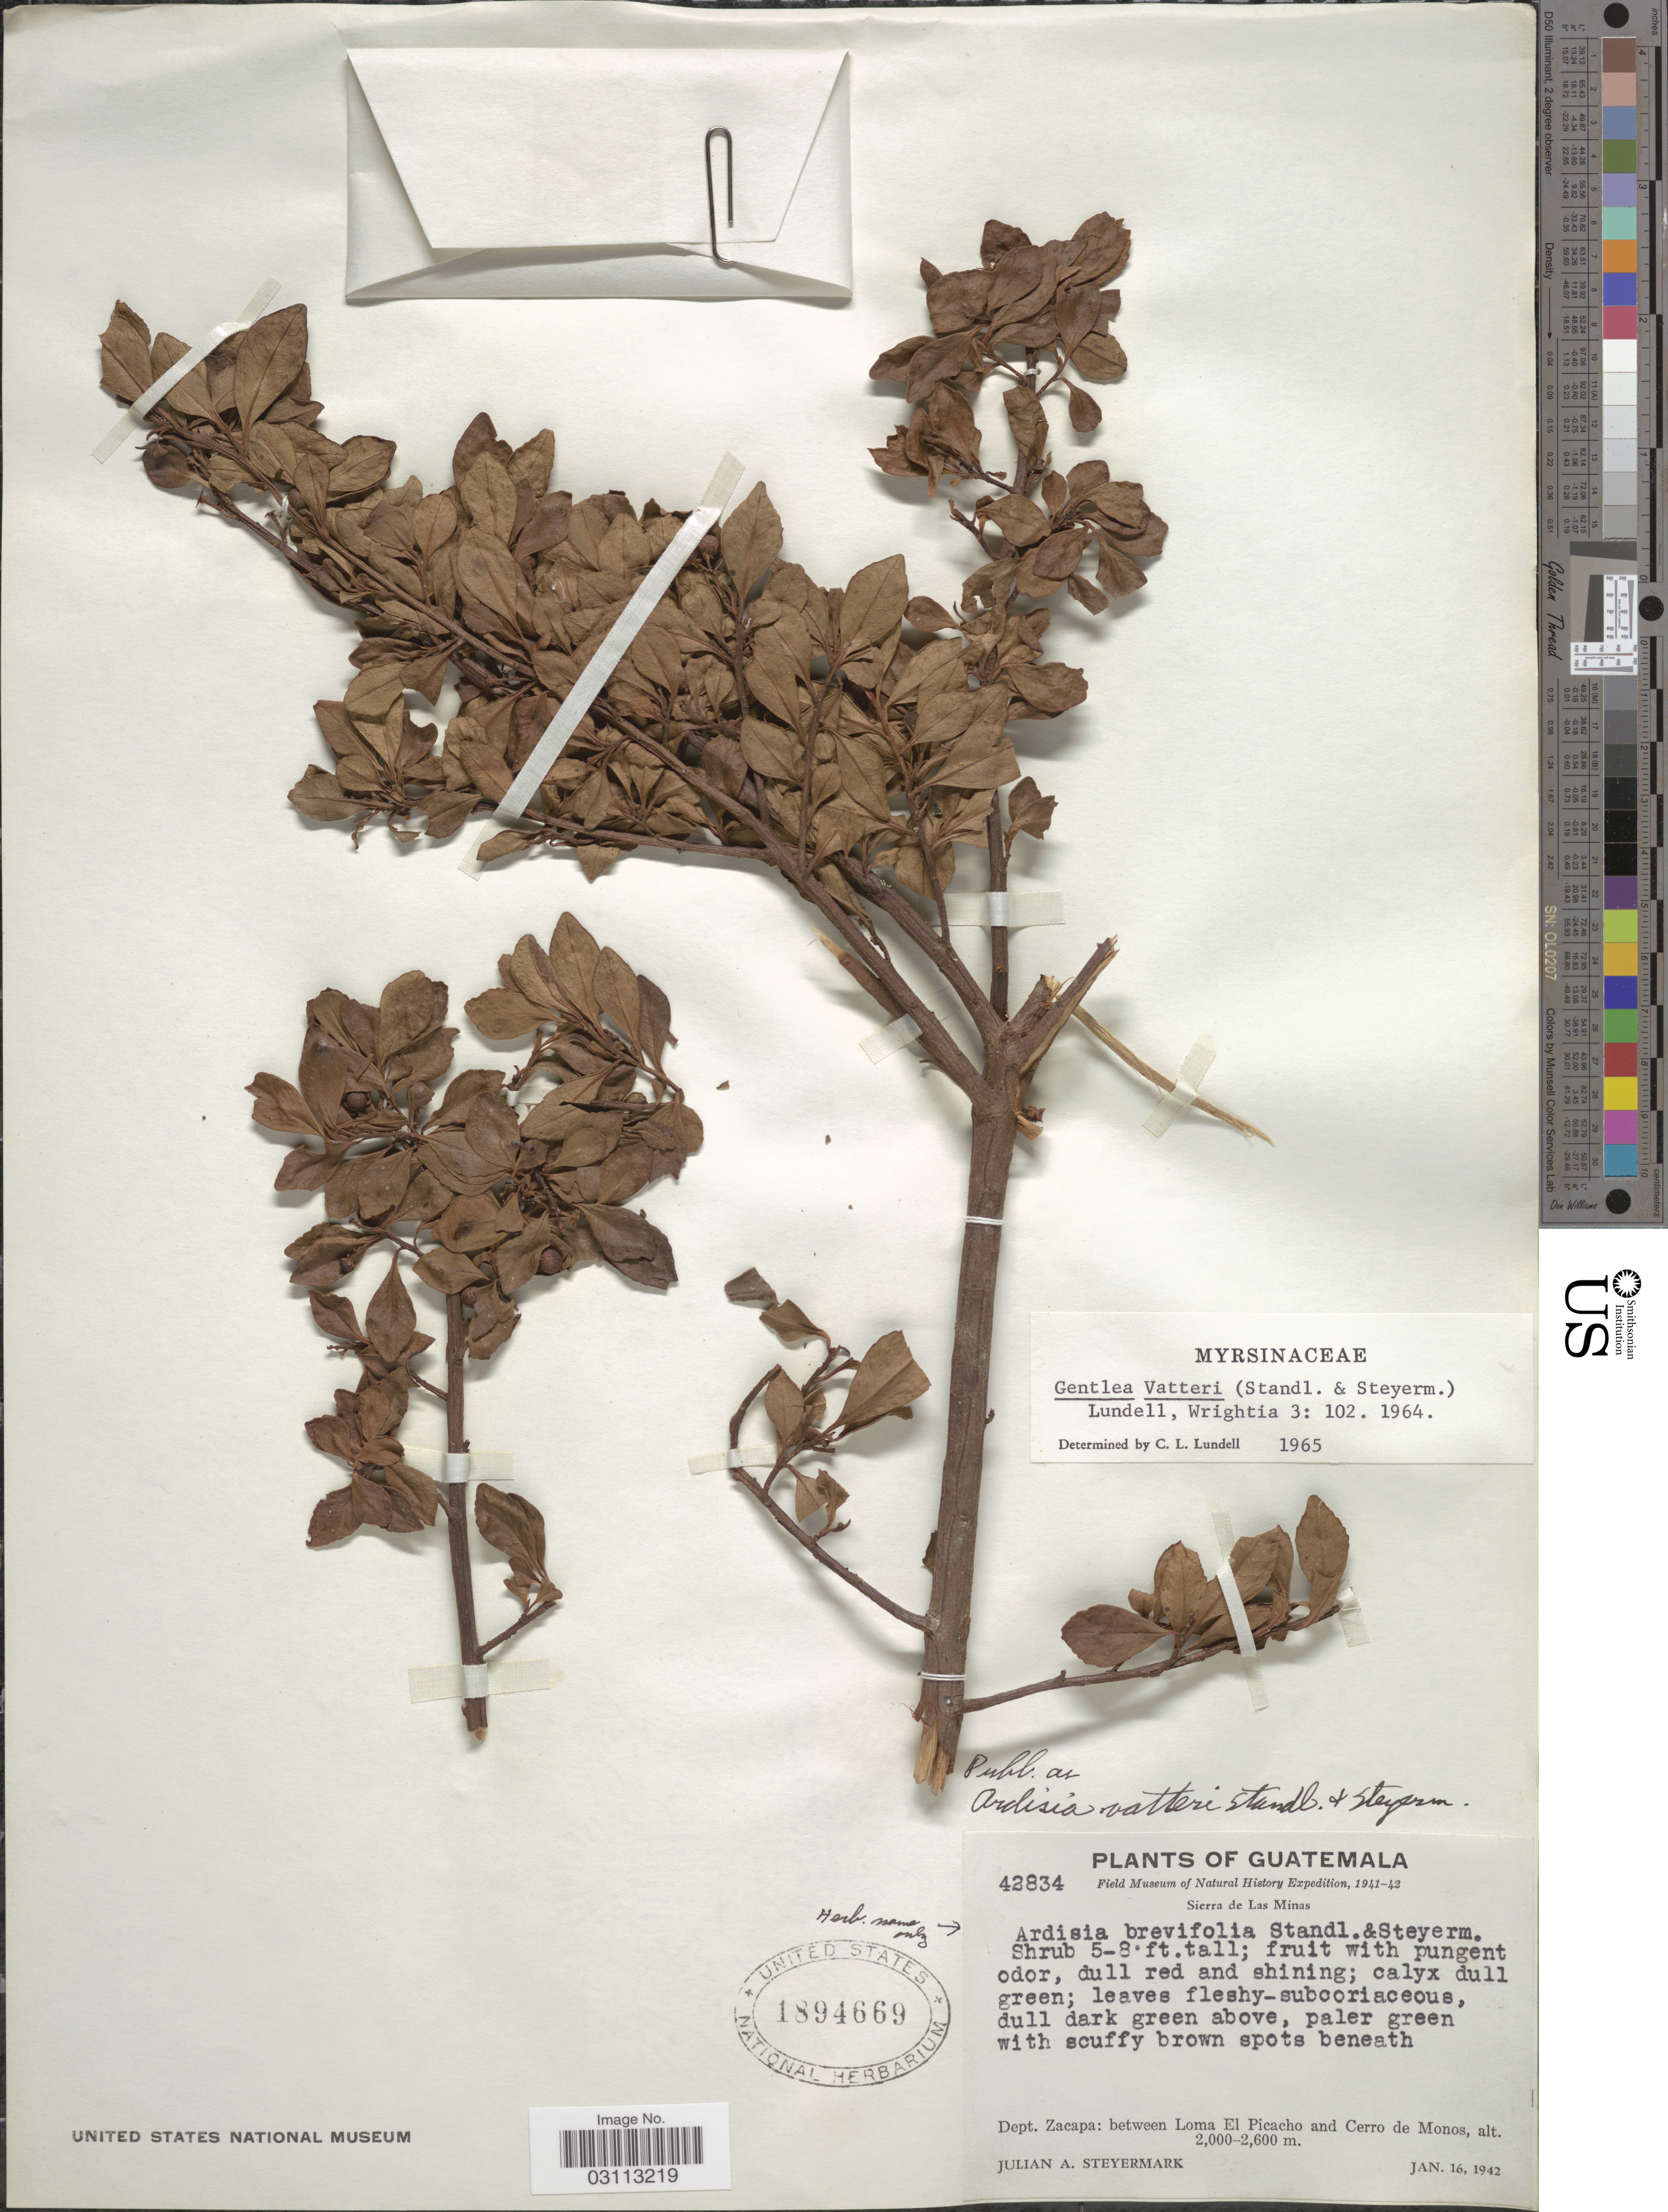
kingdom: Plantae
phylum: Tracheophyta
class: Magnoliopsida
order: Ericales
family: Primulaceae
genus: Gentlea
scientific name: Gentlea vatteri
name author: (Standl. & Steyerm.) Lundell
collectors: J. Steyermark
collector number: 42834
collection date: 1942-01-16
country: Guatemala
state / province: Zacapa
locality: Dept. Zacapa: between Loma El Picacho and Cerro de Monos.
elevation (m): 2000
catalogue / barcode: US 1894669